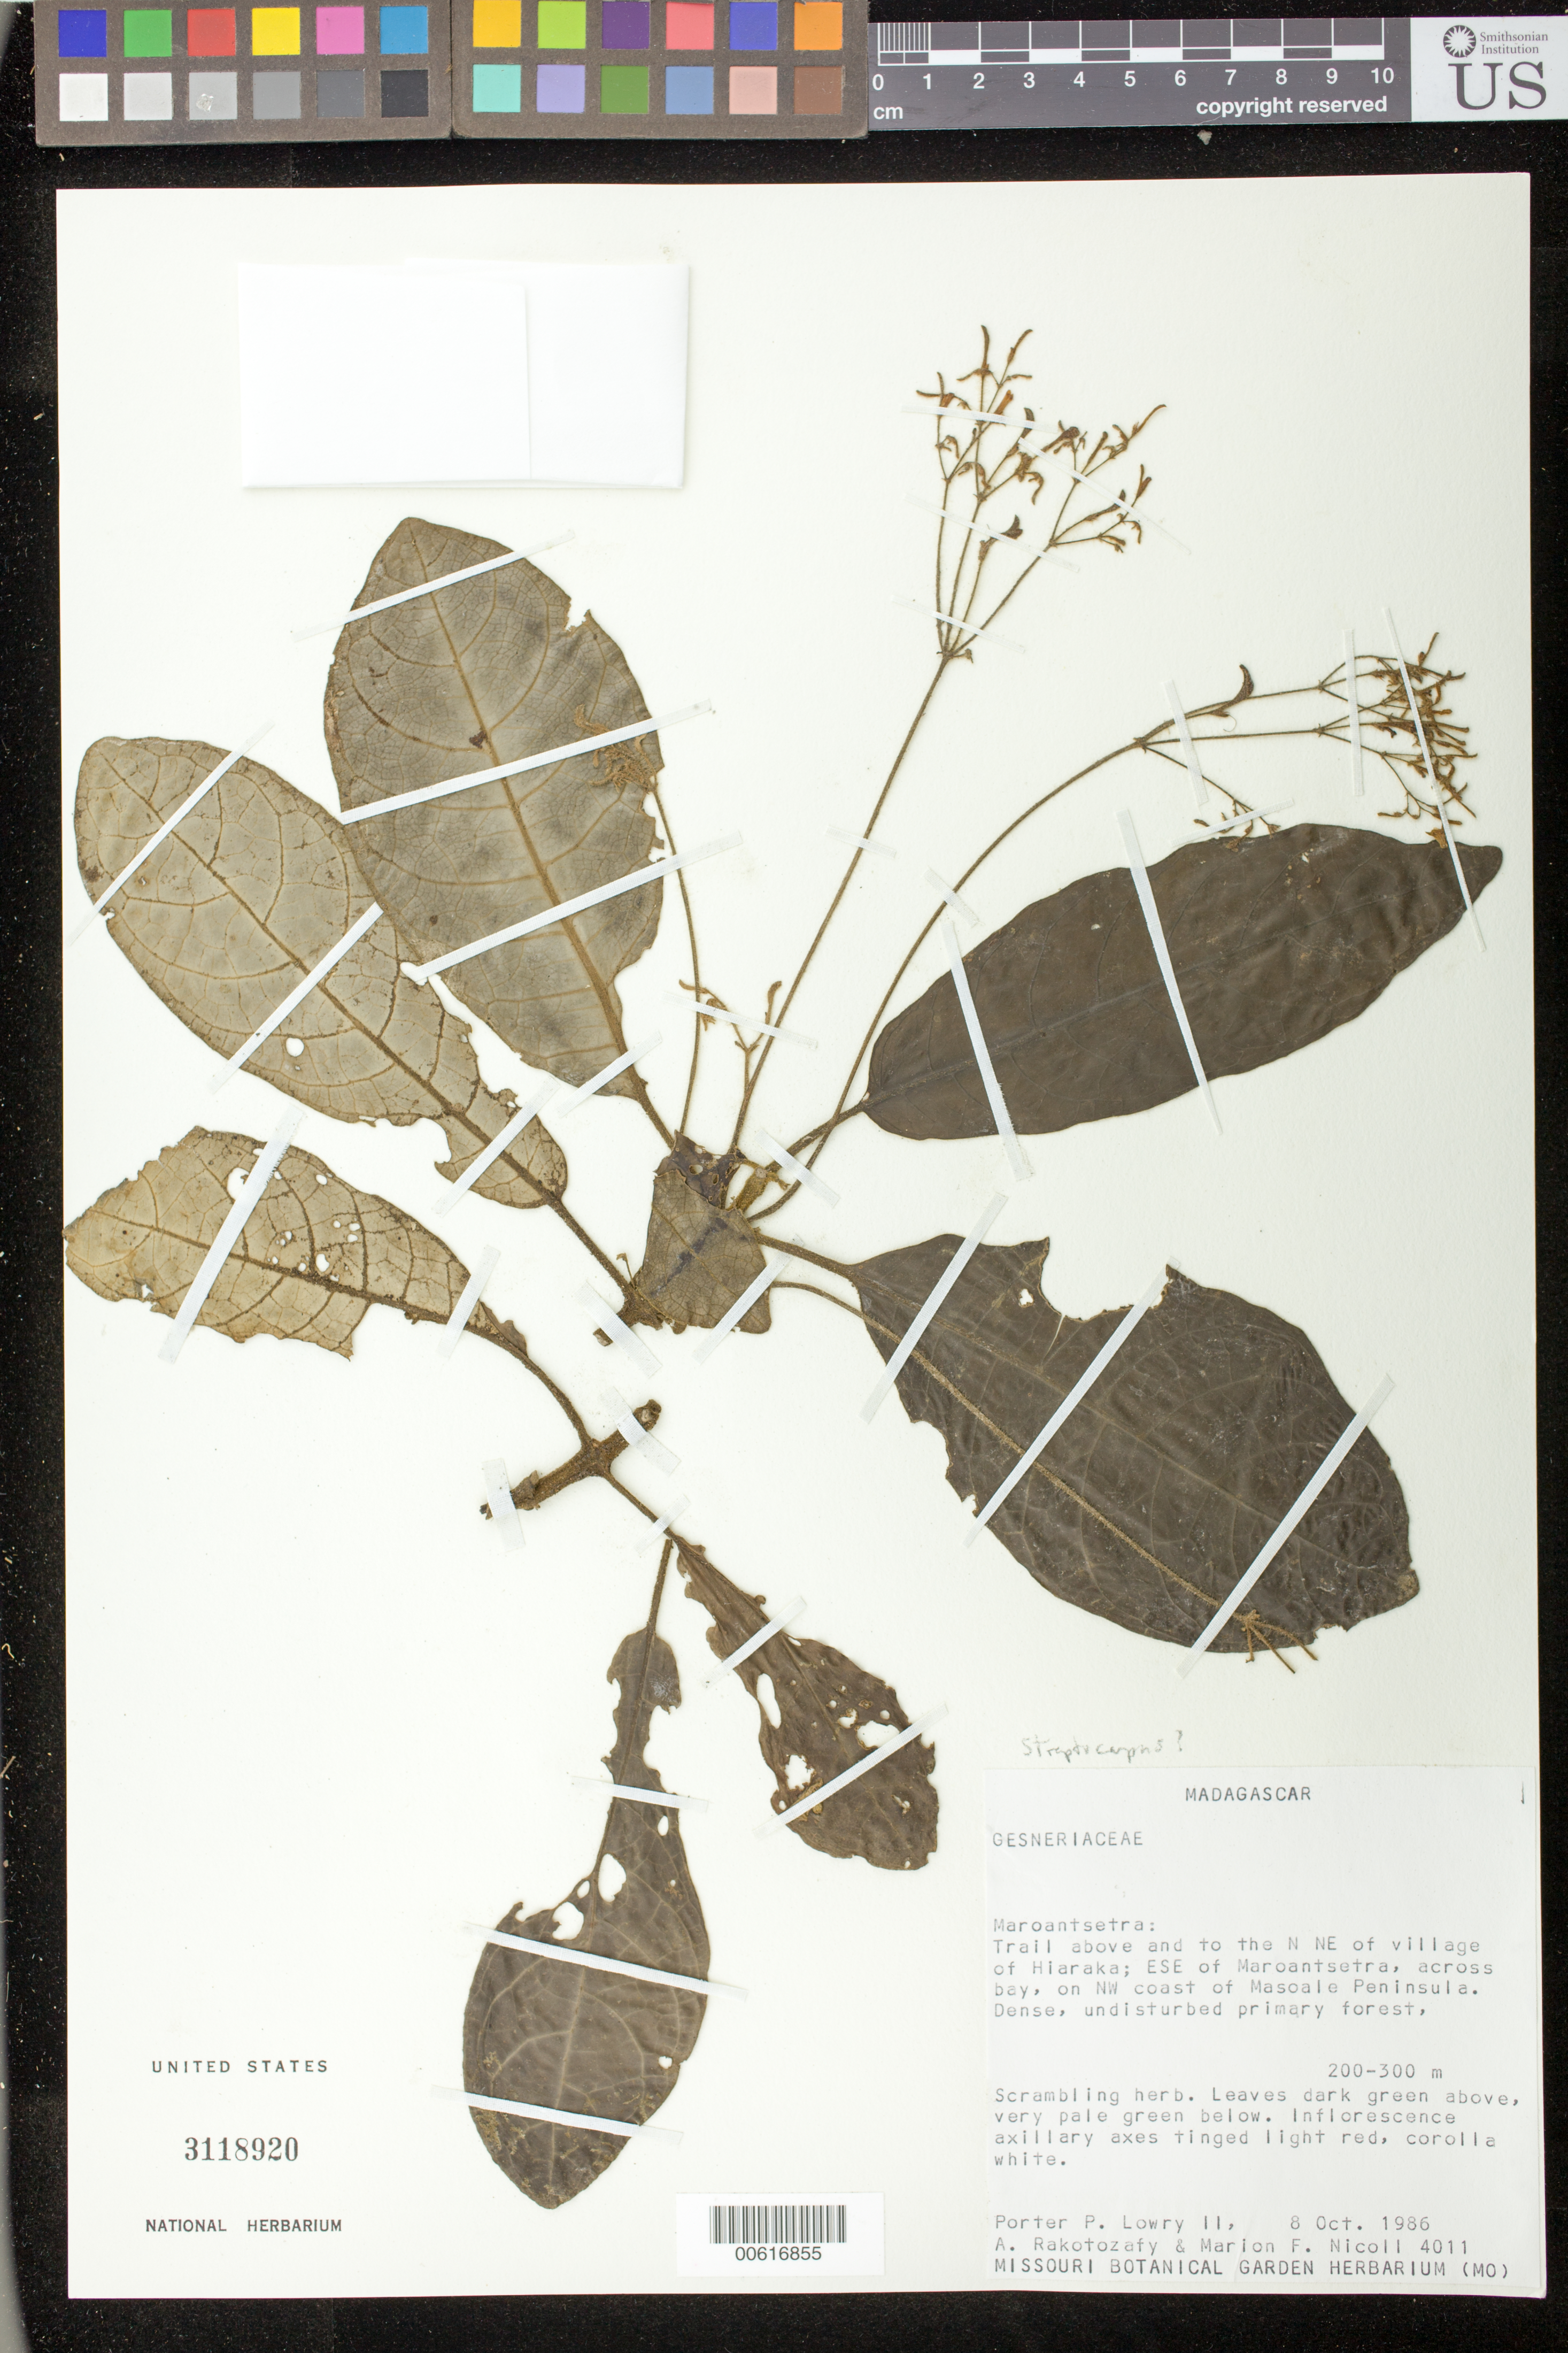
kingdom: Plantae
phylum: Tracheophyta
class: Magnoliopsida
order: Cucurbitales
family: Begoniaceae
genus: Begonia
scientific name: Begonia sp.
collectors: P. P. Lowry, A. Rakotozafy & M. Nicoll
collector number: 4011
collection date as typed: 08 Oct 1986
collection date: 1986-10-08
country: Madagascar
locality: Maroantsetra, nne of hiaraka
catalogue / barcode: US 3118920